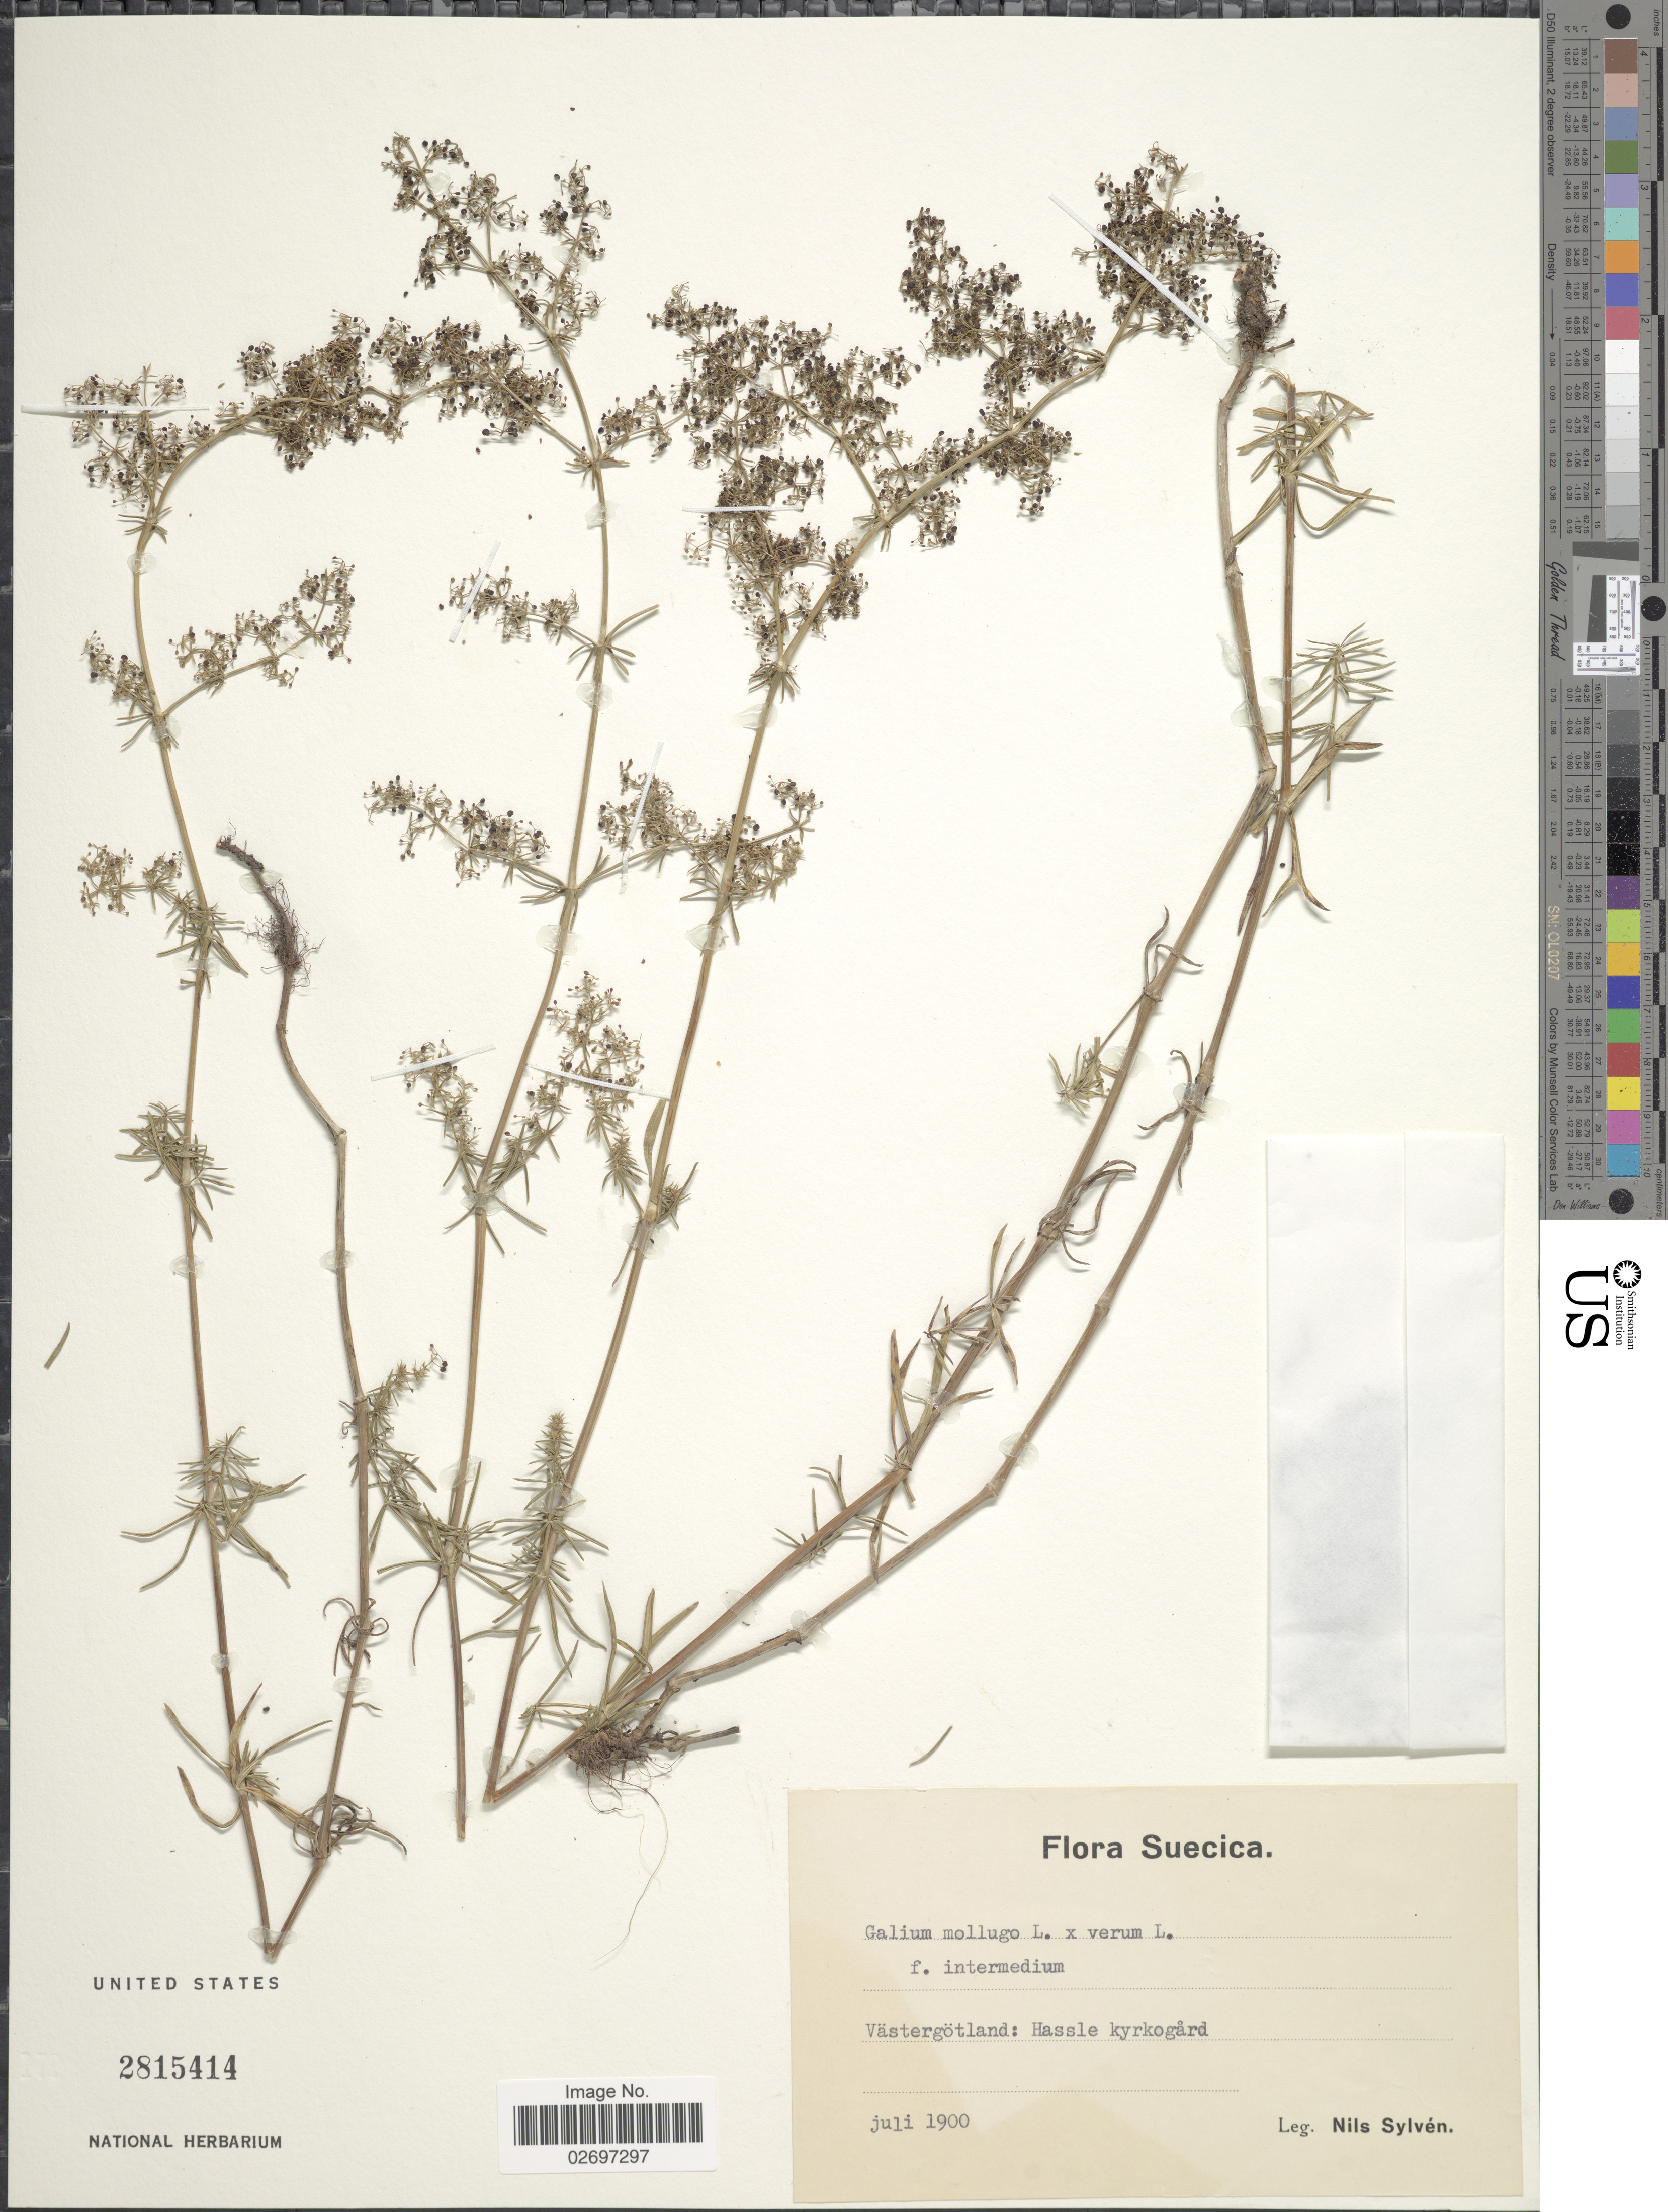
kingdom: Plantae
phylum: Tracheophyta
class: Magnoliopsida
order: Gentianales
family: Rubiaceae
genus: Galium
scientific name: Galium mollugo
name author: L.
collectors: N. O. Sylvén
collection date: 1900-07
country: Sweden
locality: Suecica. Västergötland: Hassle kyrkogard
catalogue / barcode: US 2815414